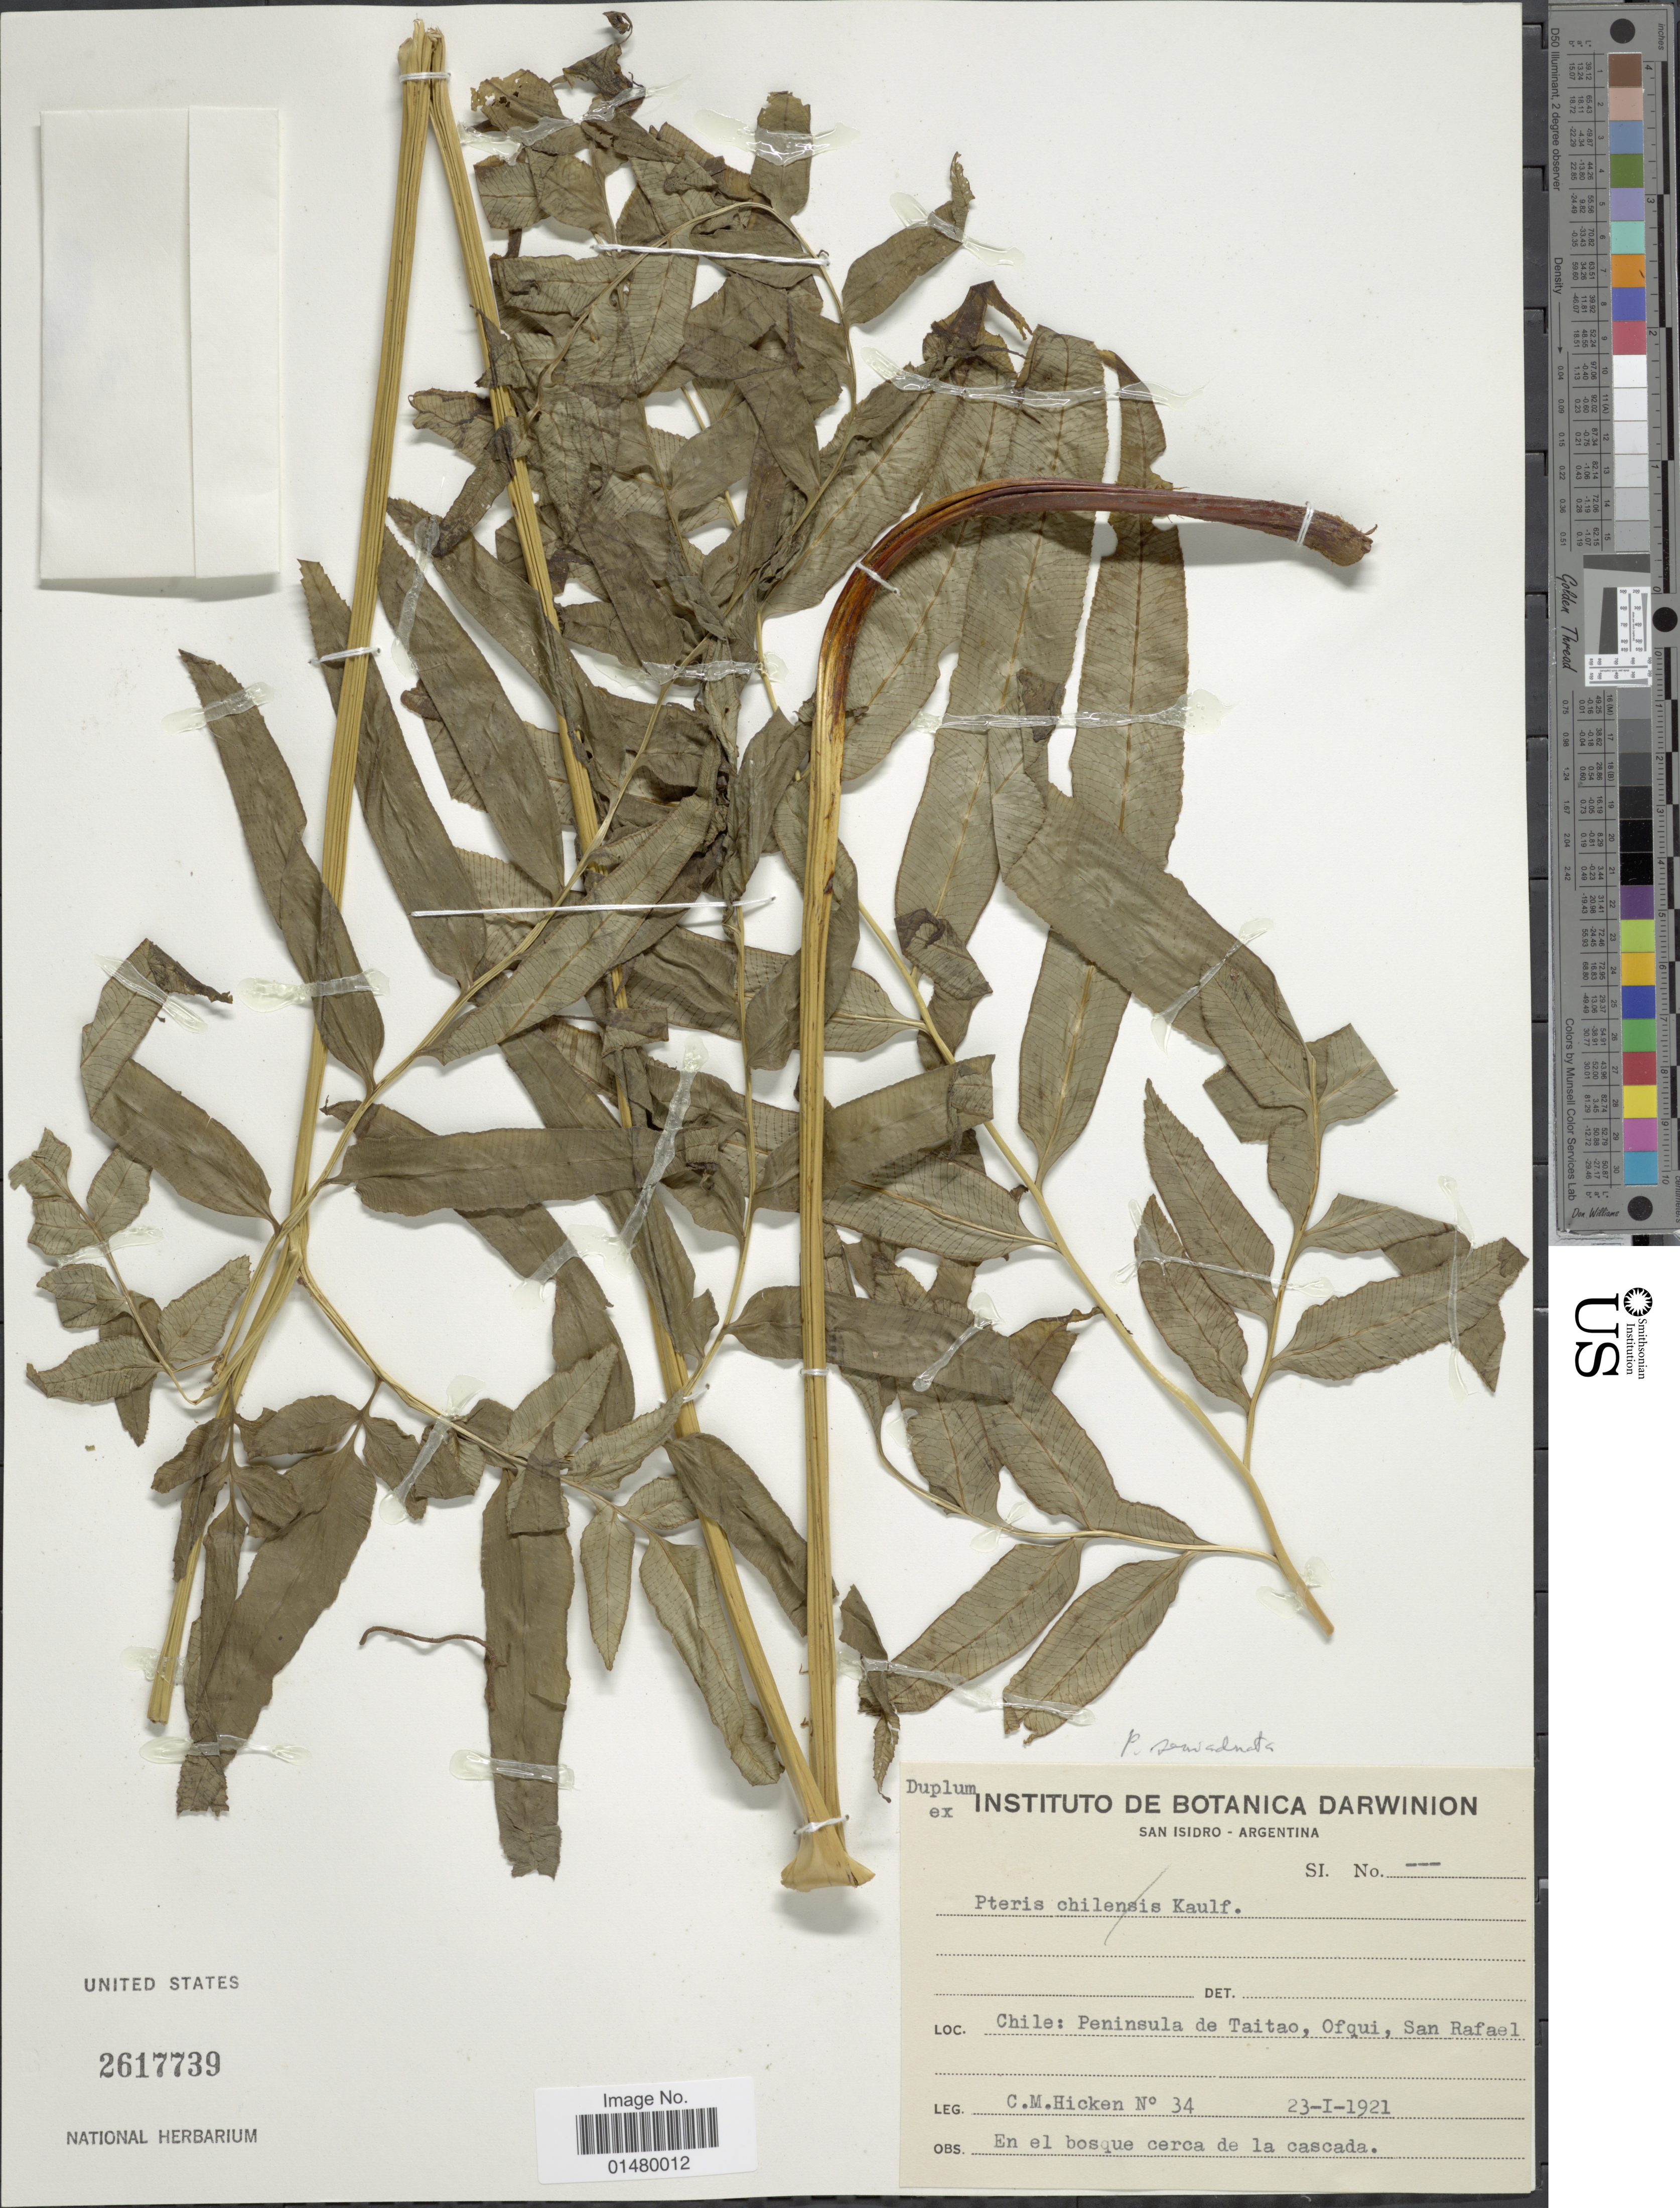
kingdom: Plantae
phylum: Tracheophyta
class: Polypodiopsida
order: Polypodiales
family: Pteridaceae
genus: Pteris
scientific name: Pteris semiadnata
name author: Phil.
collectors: C. M. Hicken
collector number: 34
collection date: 1921-01-23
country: Chile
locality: Peninsula de Taitao, Ofqui, San Rafael.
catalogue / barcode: US 2617739